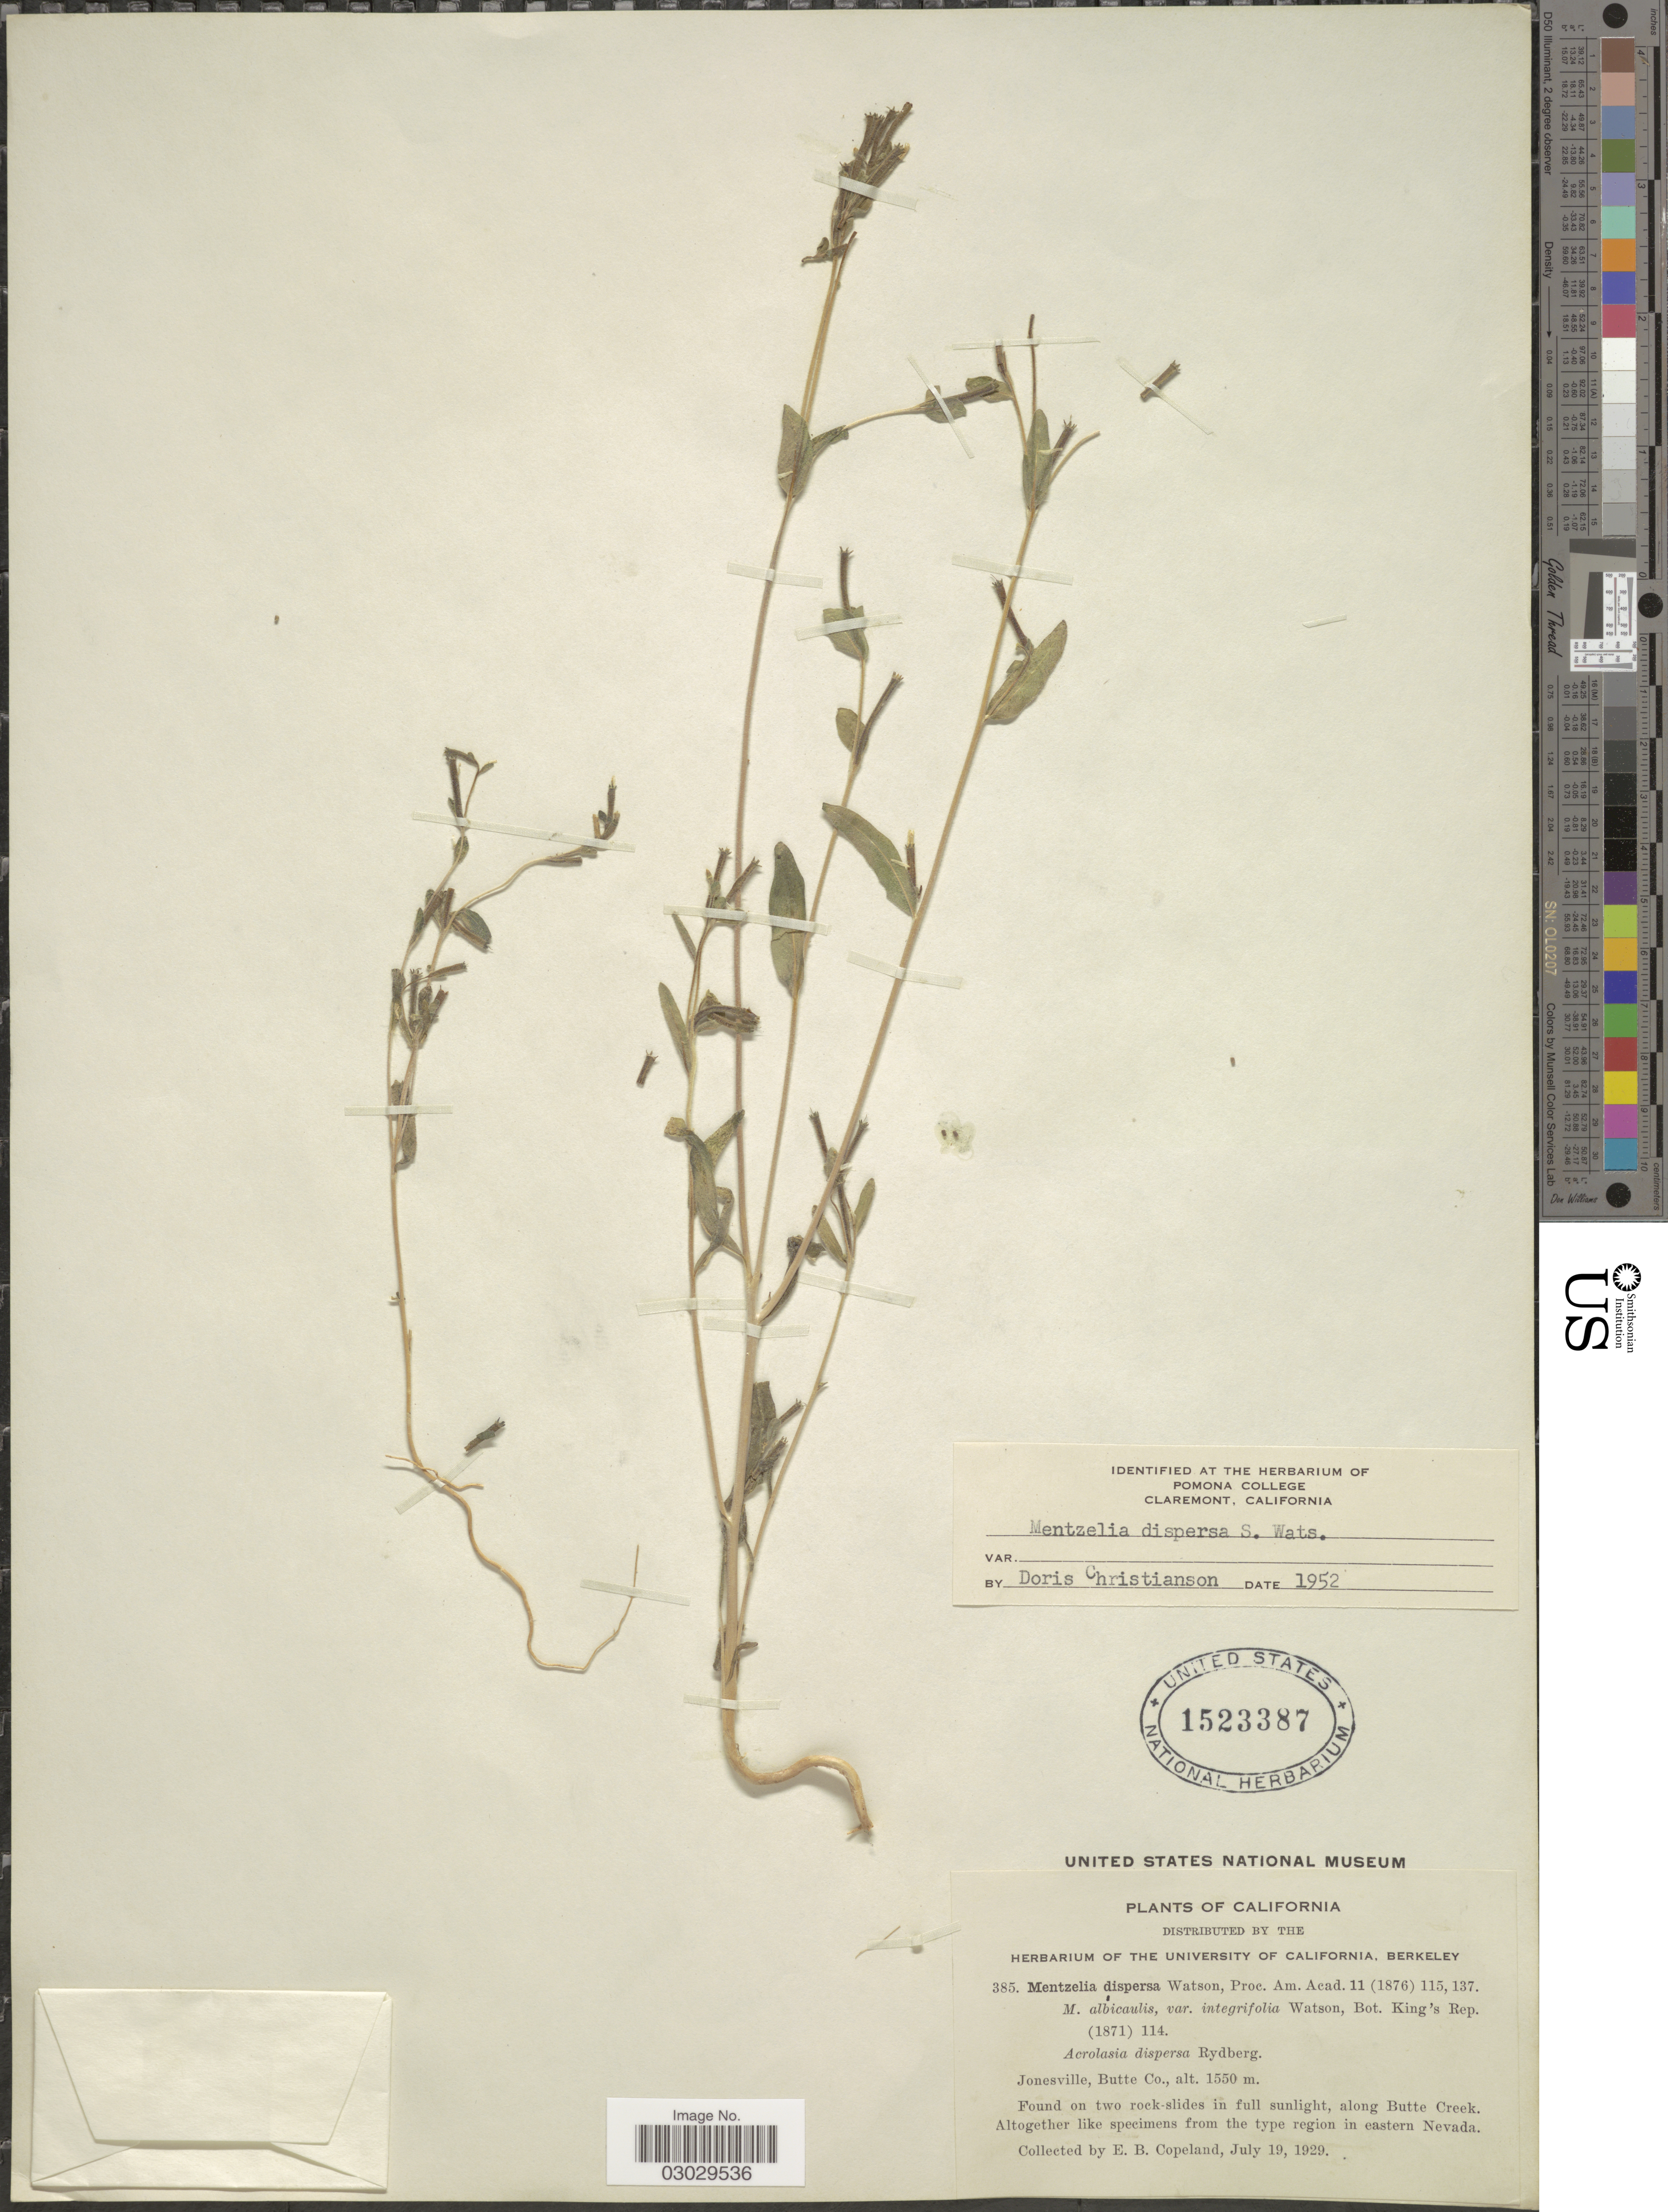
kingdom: Plantae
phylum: Tracheophyta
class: Magnoliopsida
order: Cornales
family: Loasaceae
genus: Mentzelia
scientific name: Mentzelia dispersa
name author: S. Watson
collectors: E. B. Copeland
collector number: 385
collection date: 1929-07-19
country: United States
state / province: California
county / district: Butte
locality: Jonesville, Butte Co. Found on two-rock slides in full sunlight, along Butte Creek.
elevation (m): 1550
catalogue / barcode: US 1523387